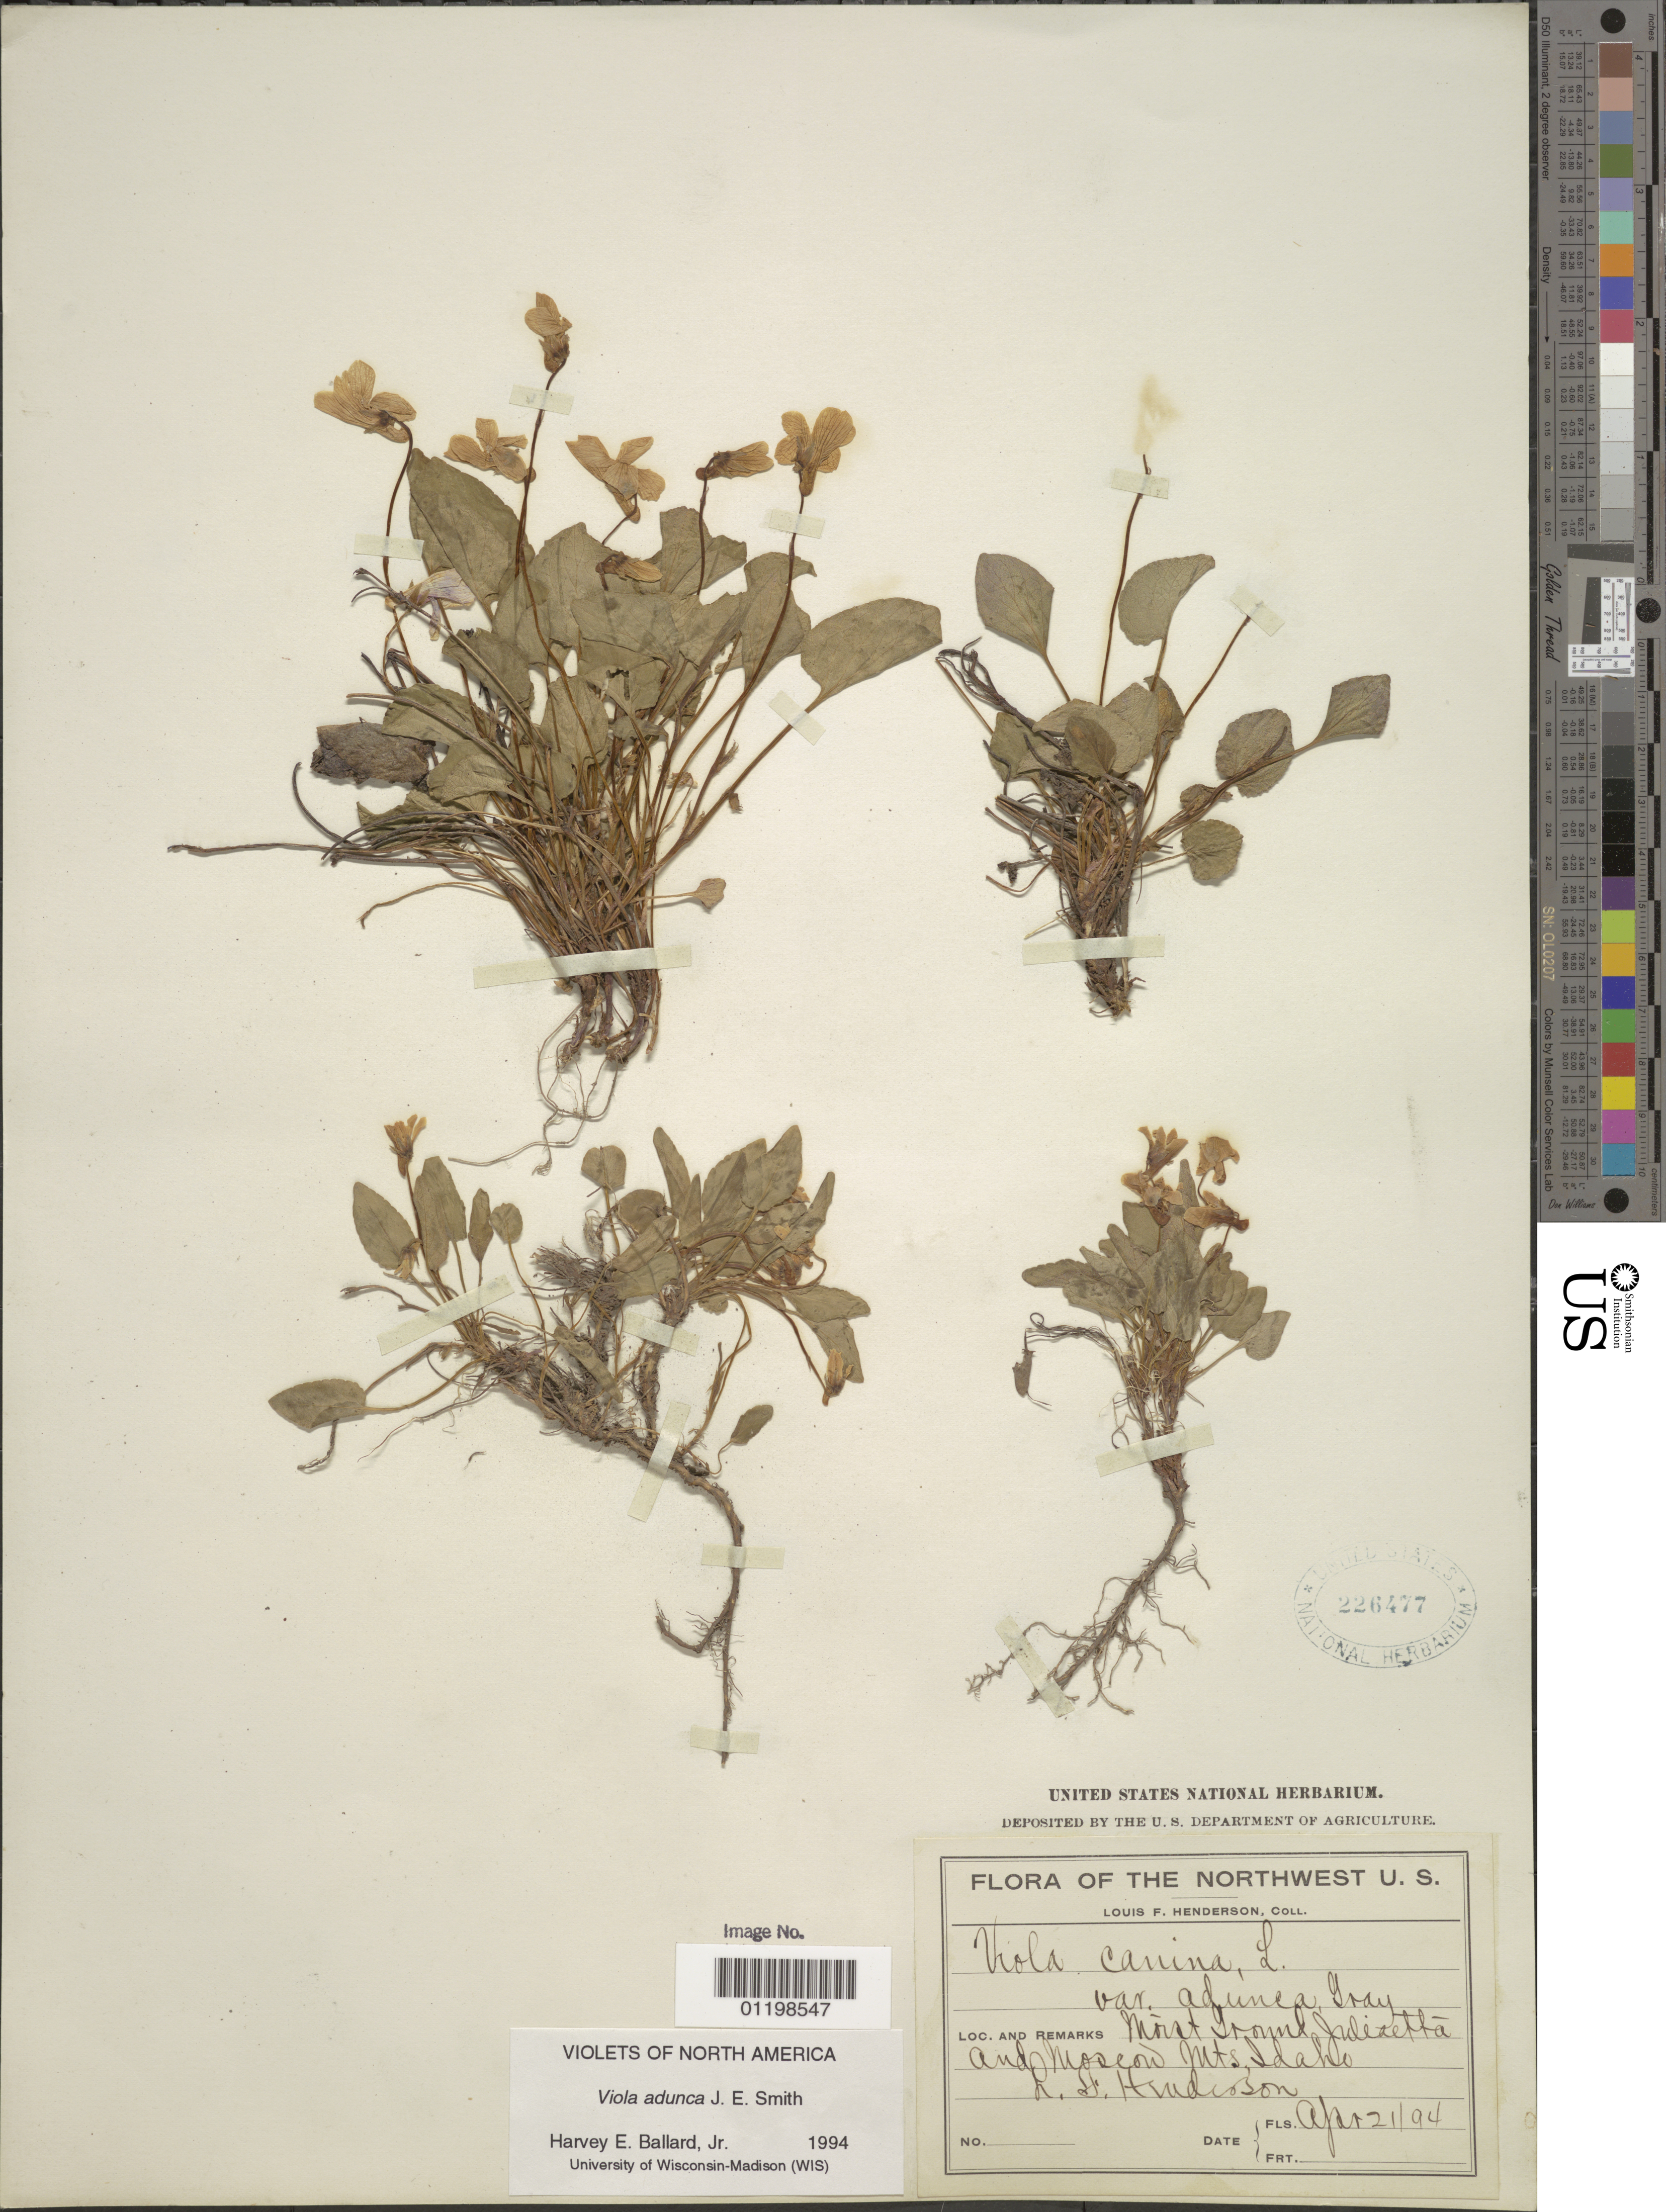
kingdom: Plantae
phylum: Tracheophyta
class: Magnoliopsida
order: Malpighiales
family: Violaceae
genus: Viola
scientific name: Viola adunca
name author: Sm.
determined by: Ballard, Harvey E.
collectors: L. F. Henderson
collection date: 1894-04-21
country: United States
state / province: Idaho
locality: Moscow Mts.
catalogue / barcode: US 226477